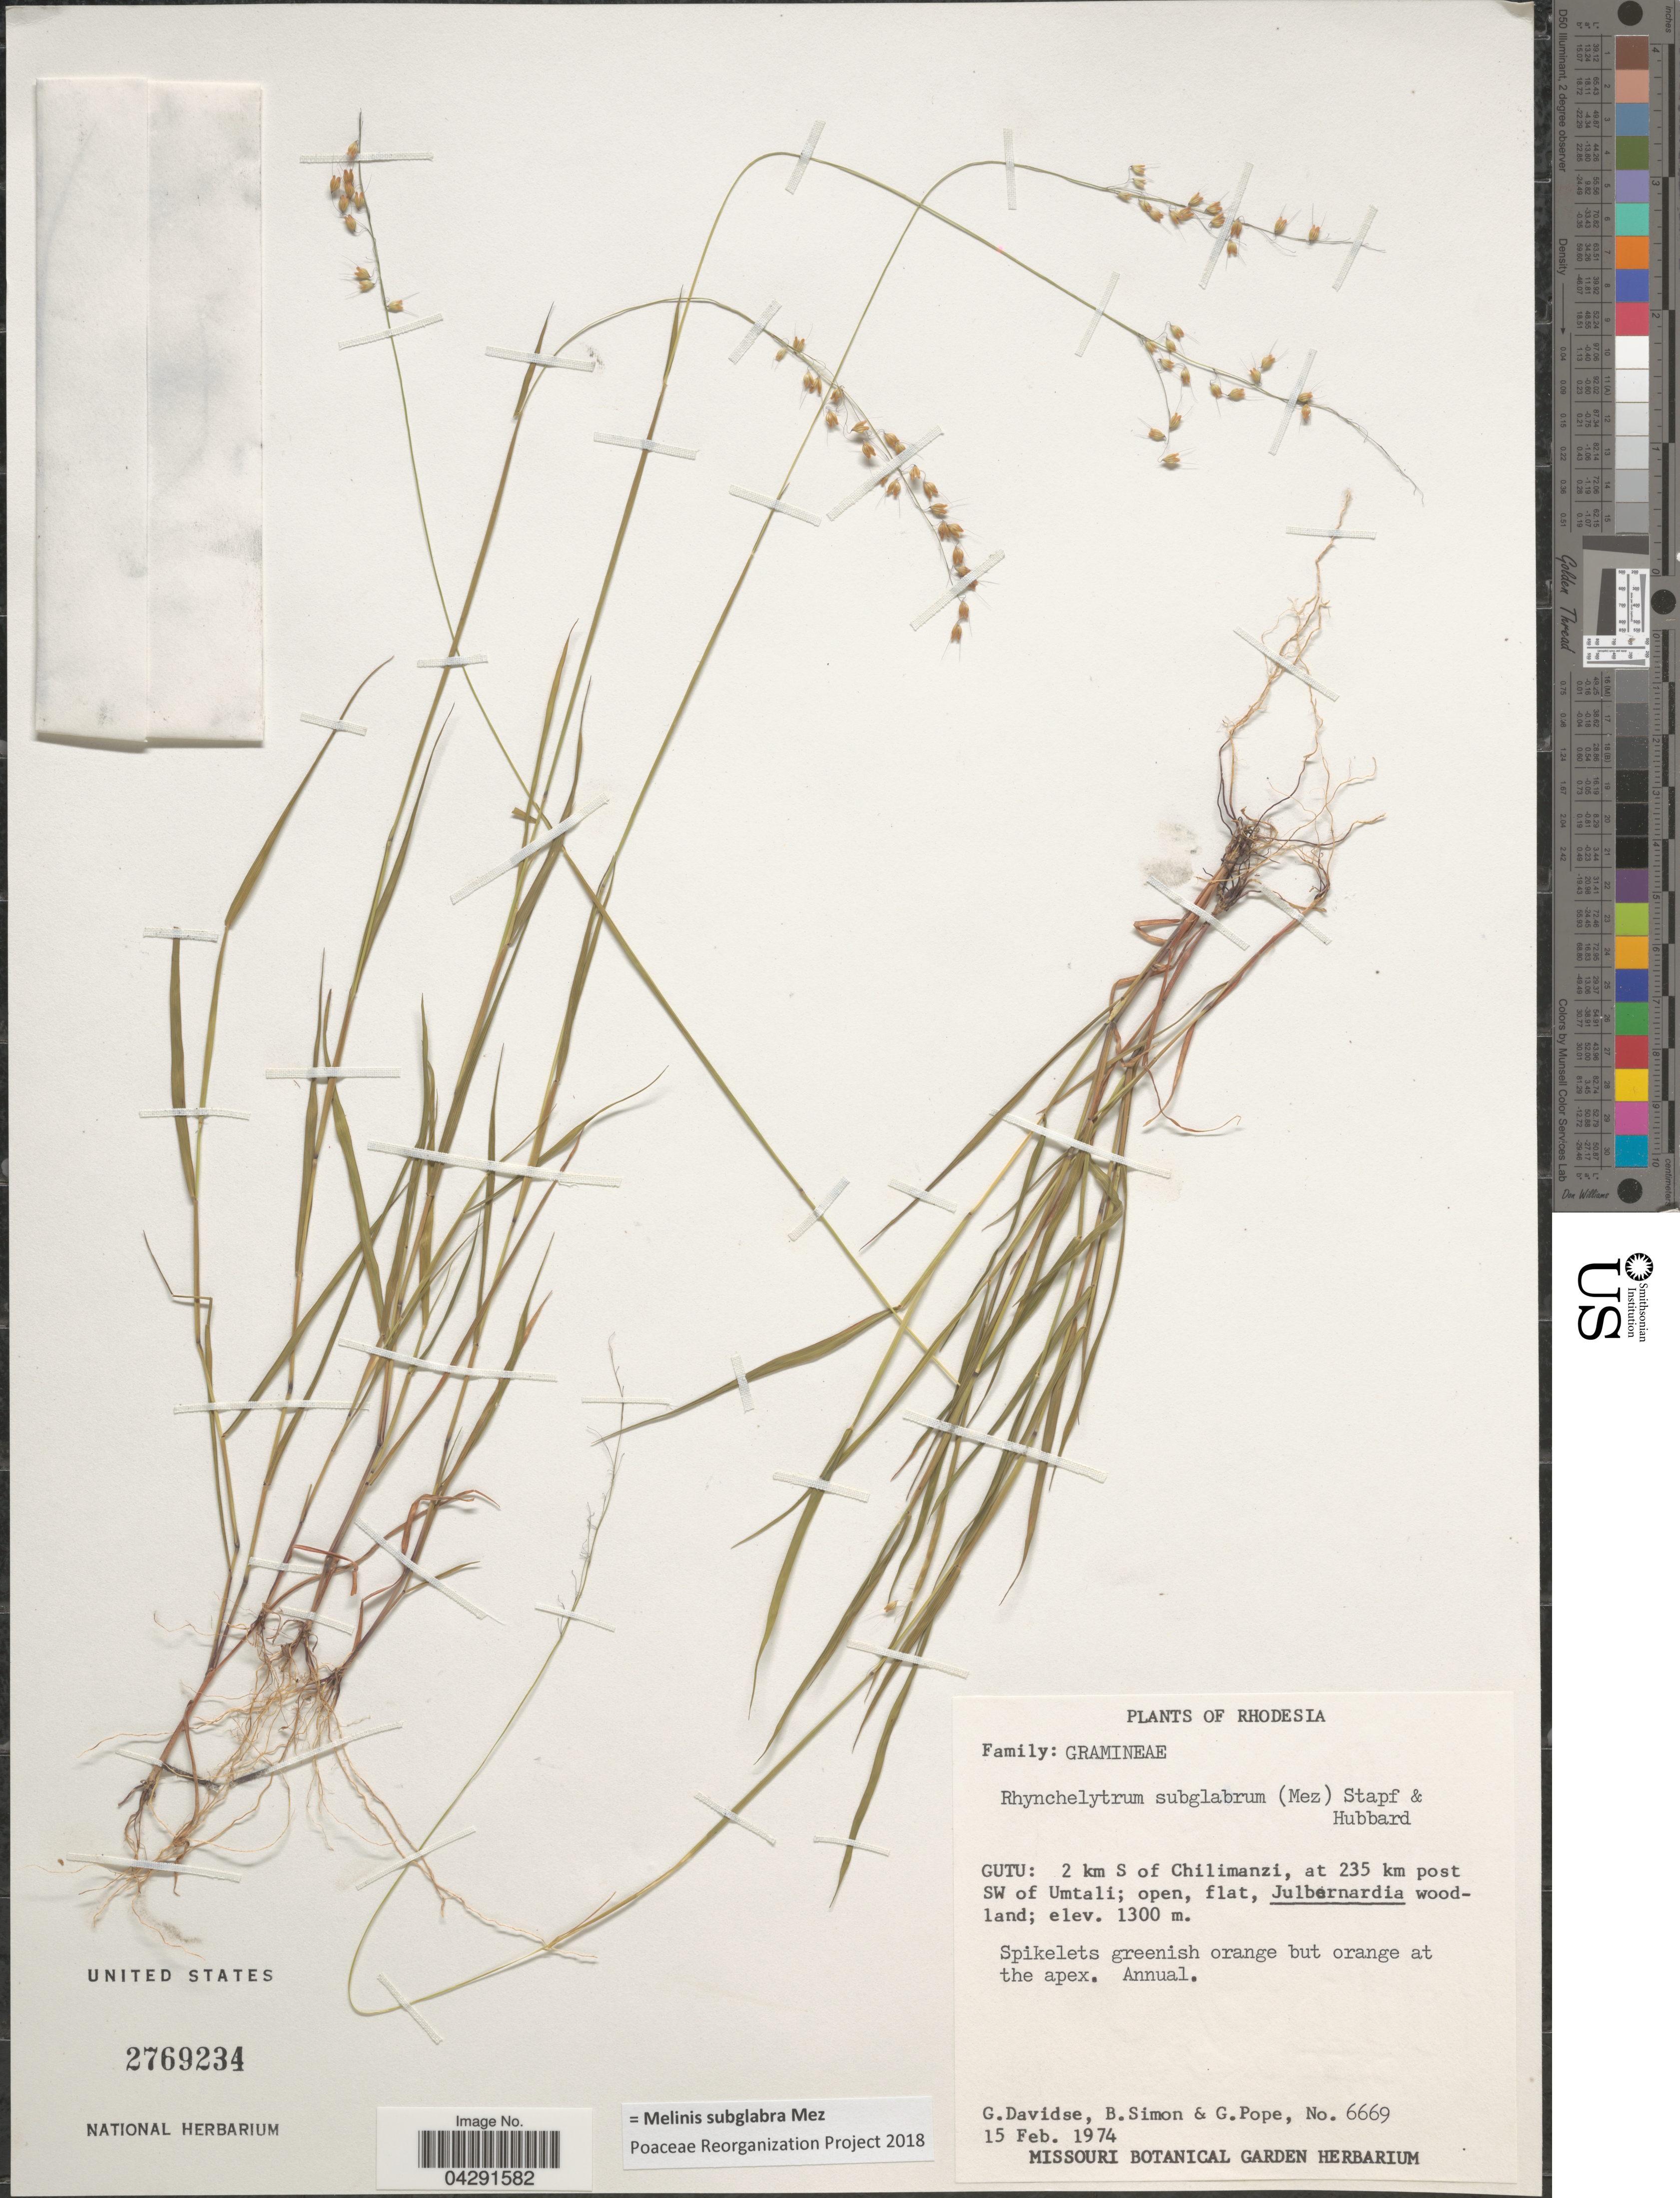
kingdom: Plantae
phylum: Tracheophyta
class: Liliopsida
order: Poales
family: Poaceae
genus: Melinis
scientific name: Melinis subglabra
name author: Mez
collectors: G. Davidse, B. Simon & G. Pope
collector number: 6669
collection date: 1974-02-15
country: Zimbabwe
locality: Rhodesia. Gutu: 2 km S of Chilimanzi, at 235 km post SW of Umtali.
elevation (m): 1300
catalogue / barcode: US 2769234